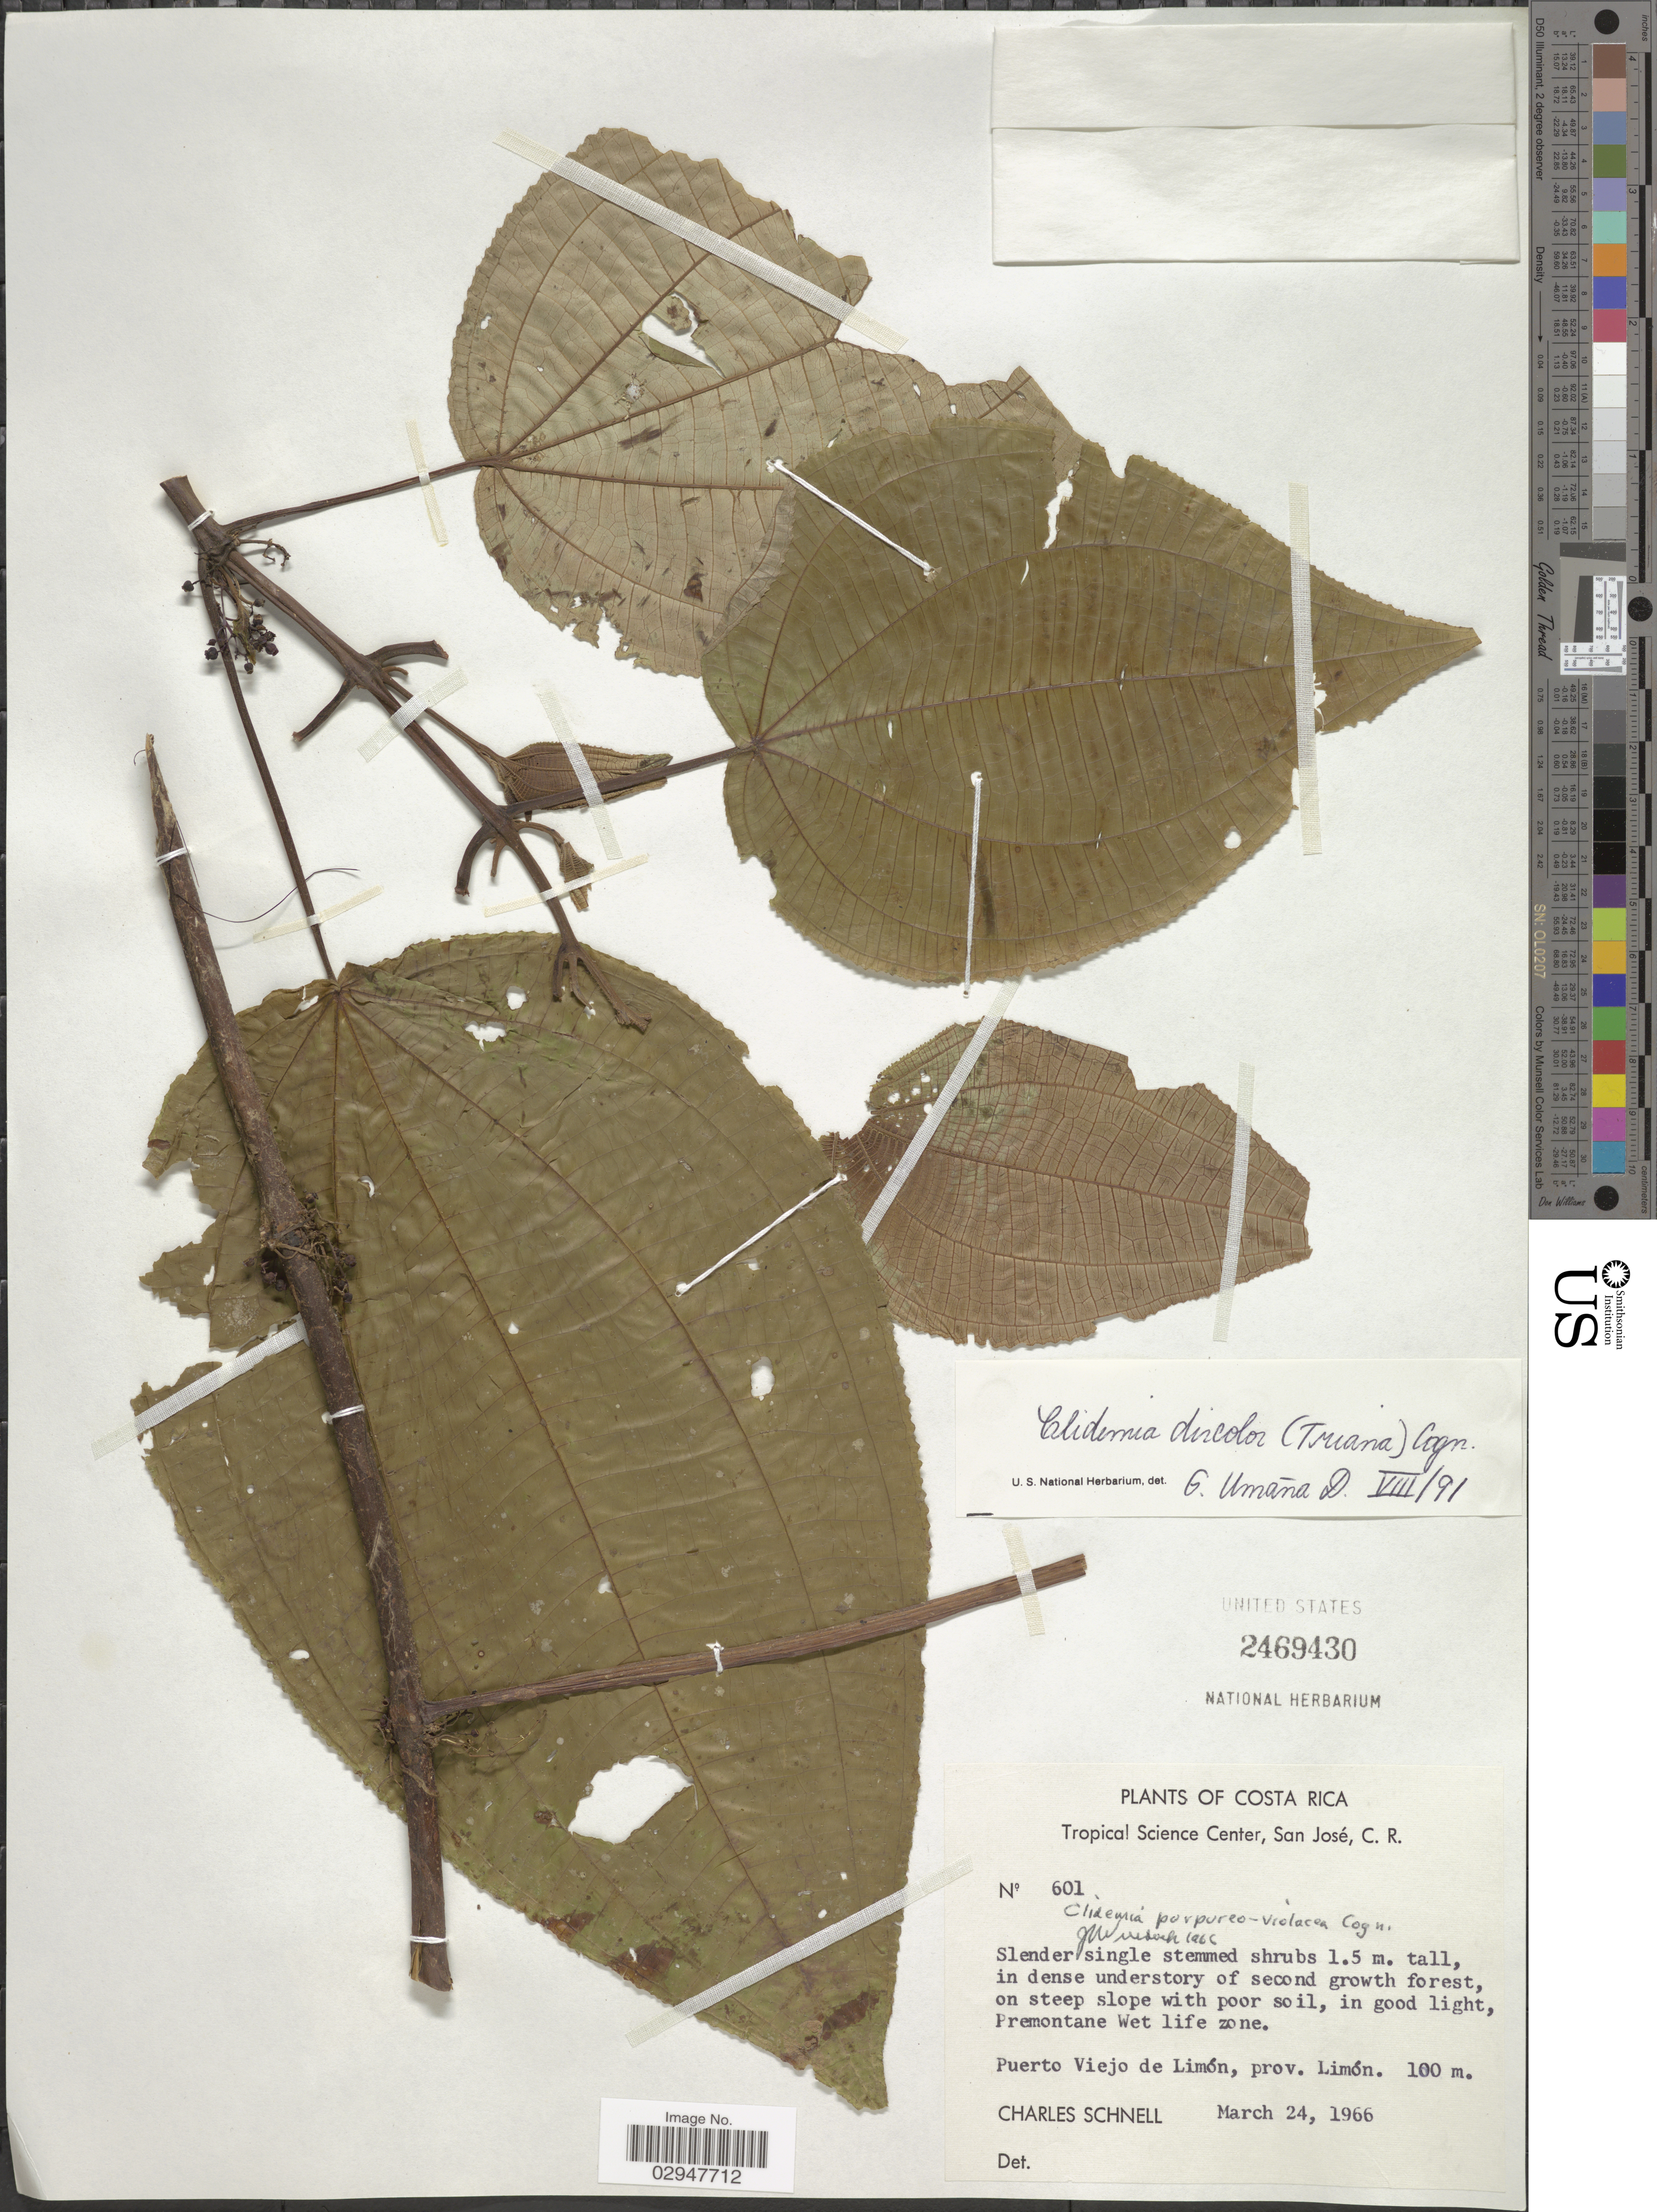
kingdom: Plantae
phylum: Tracheophyta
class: Magnoliopsida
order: Myrtales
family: Melastomataceae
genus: Clidemia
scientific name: Clidemia discolor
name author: (Triana) Cogn.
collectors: C. Schnell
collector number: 601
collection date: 1966-03-24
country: Costa Rica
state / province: Limón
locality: Premontane Wet Life Zone, Puerto Viejo de Limón, prov. Limón.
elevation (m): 100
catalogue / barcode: US 2469430